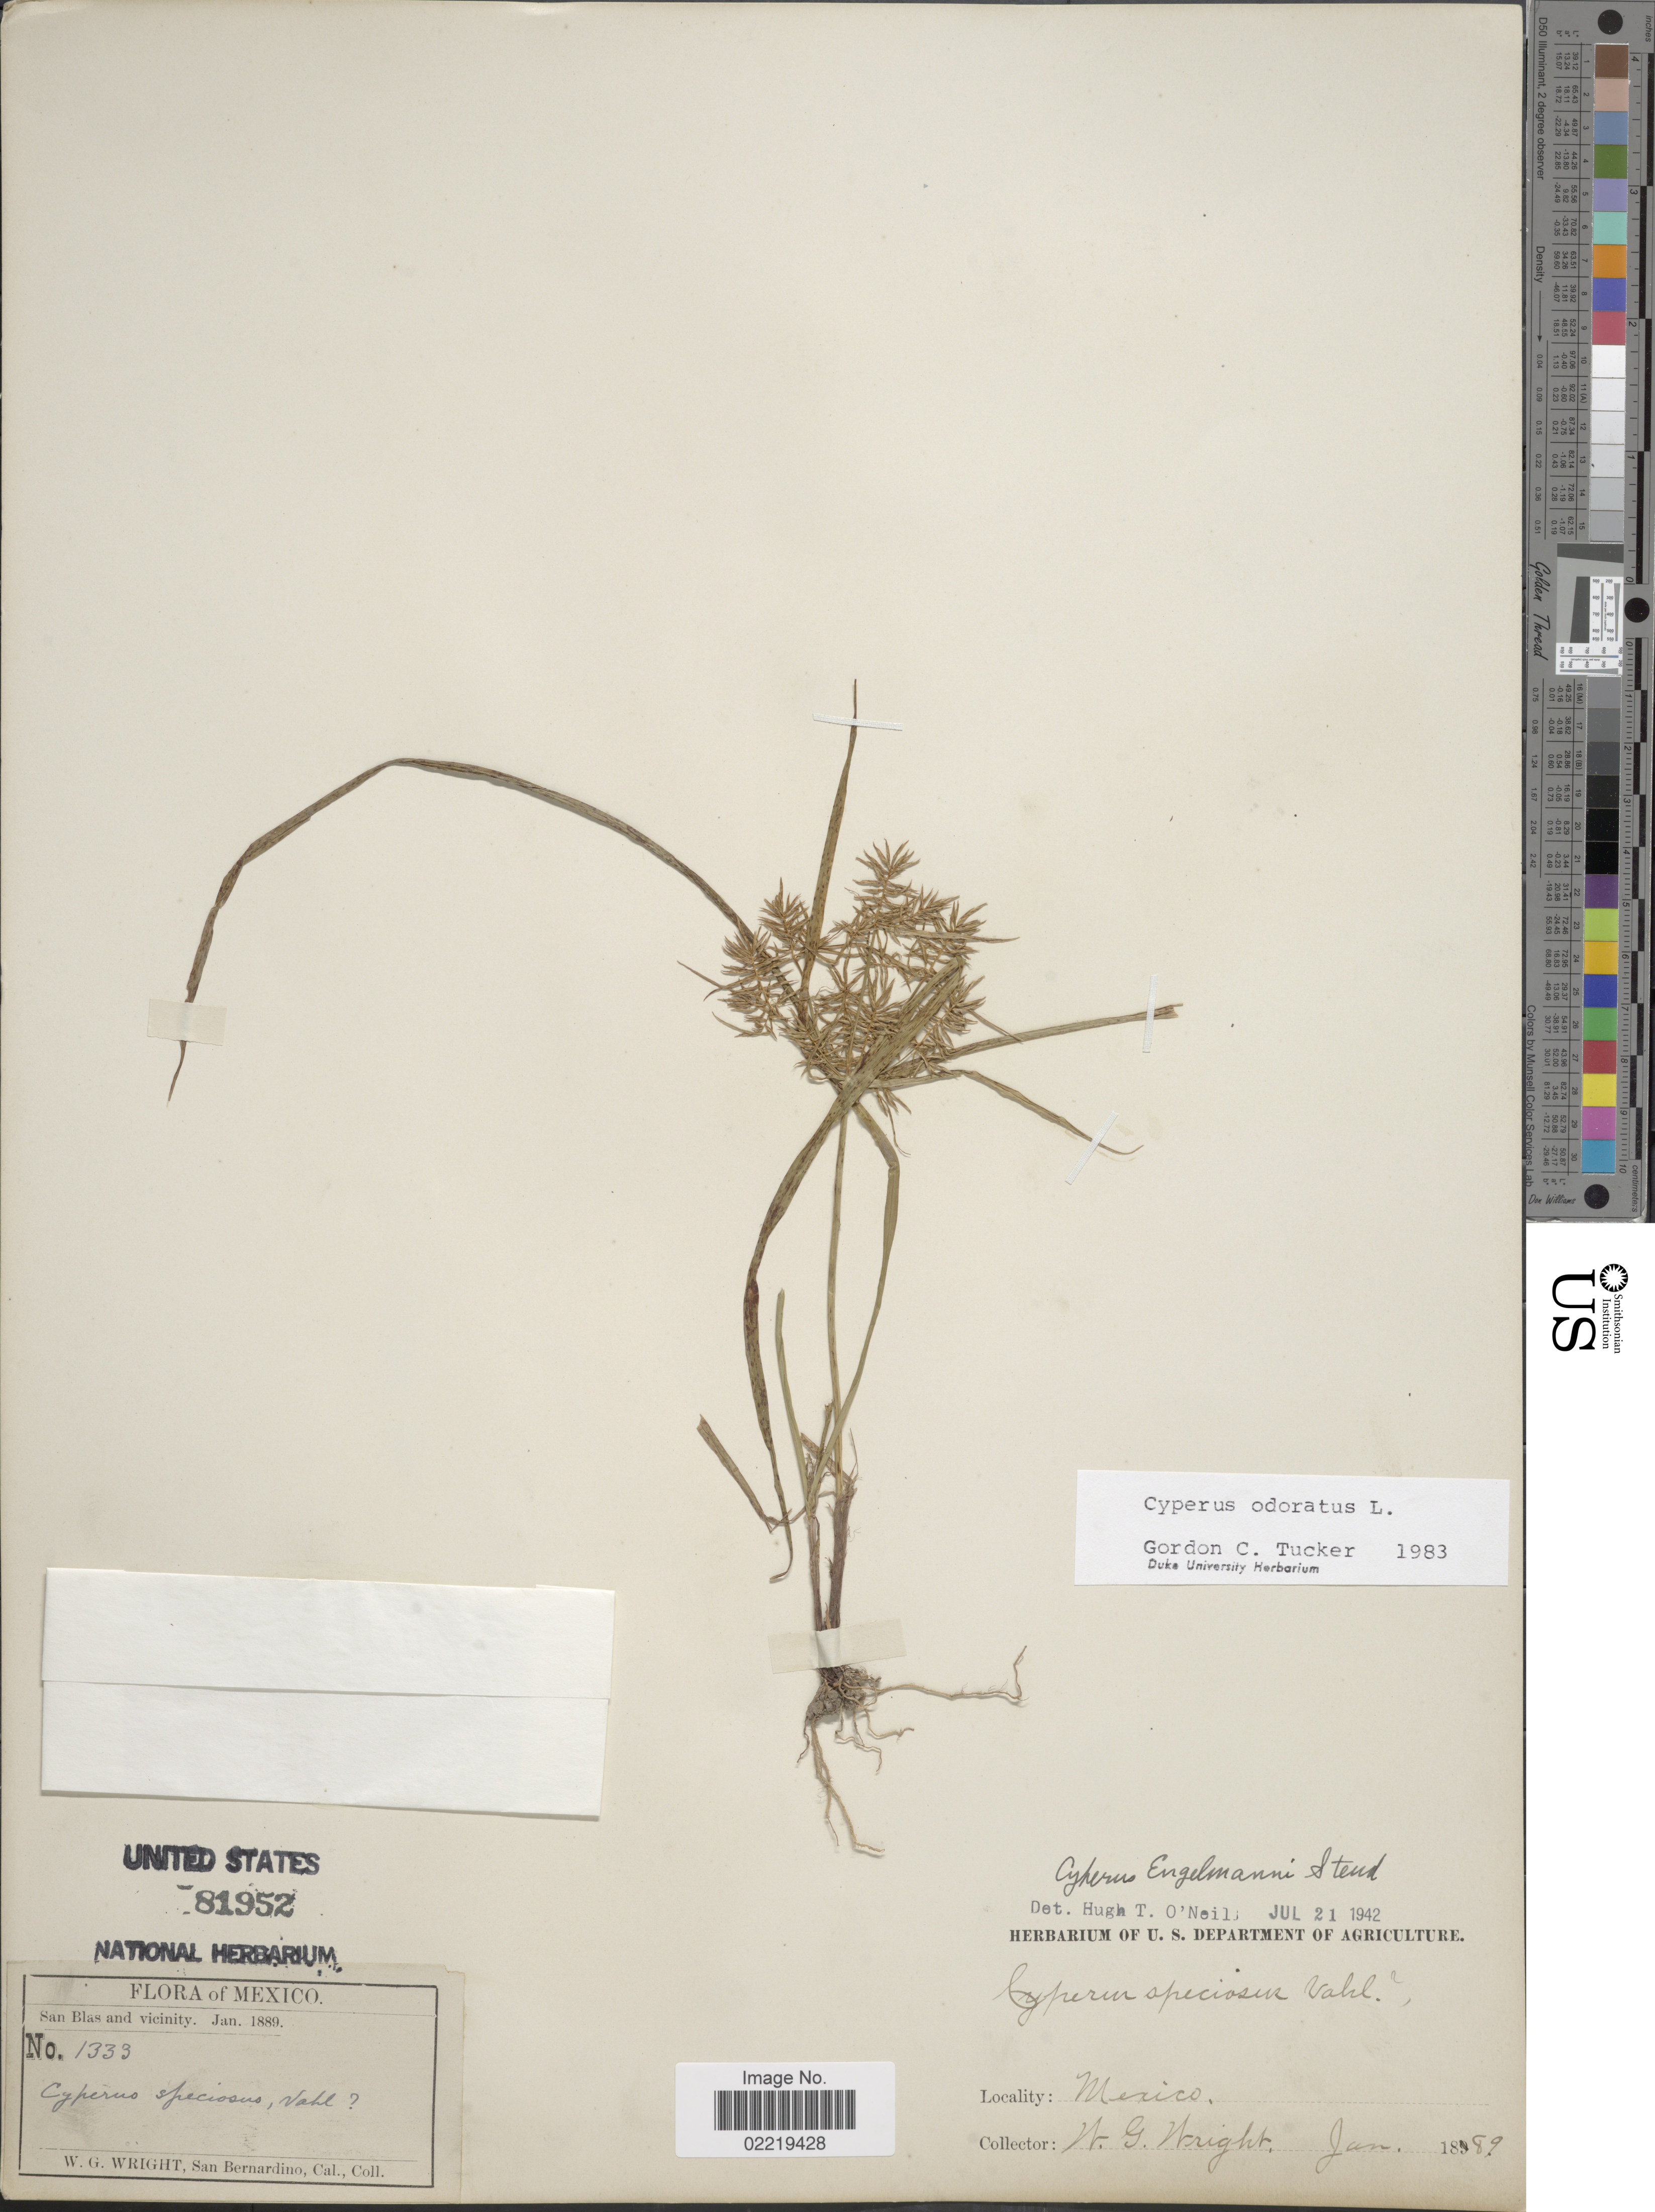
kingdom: Plantae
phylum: Tracheophyta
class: Liliopsida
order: Poales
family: Cyperaceae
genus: Cyperus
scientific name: Cyperus odoratus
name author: L.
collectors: W. G. Wright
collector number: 1333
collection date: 1889-01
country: Mexico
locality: San Blas and vicinity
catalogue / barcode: US 81952